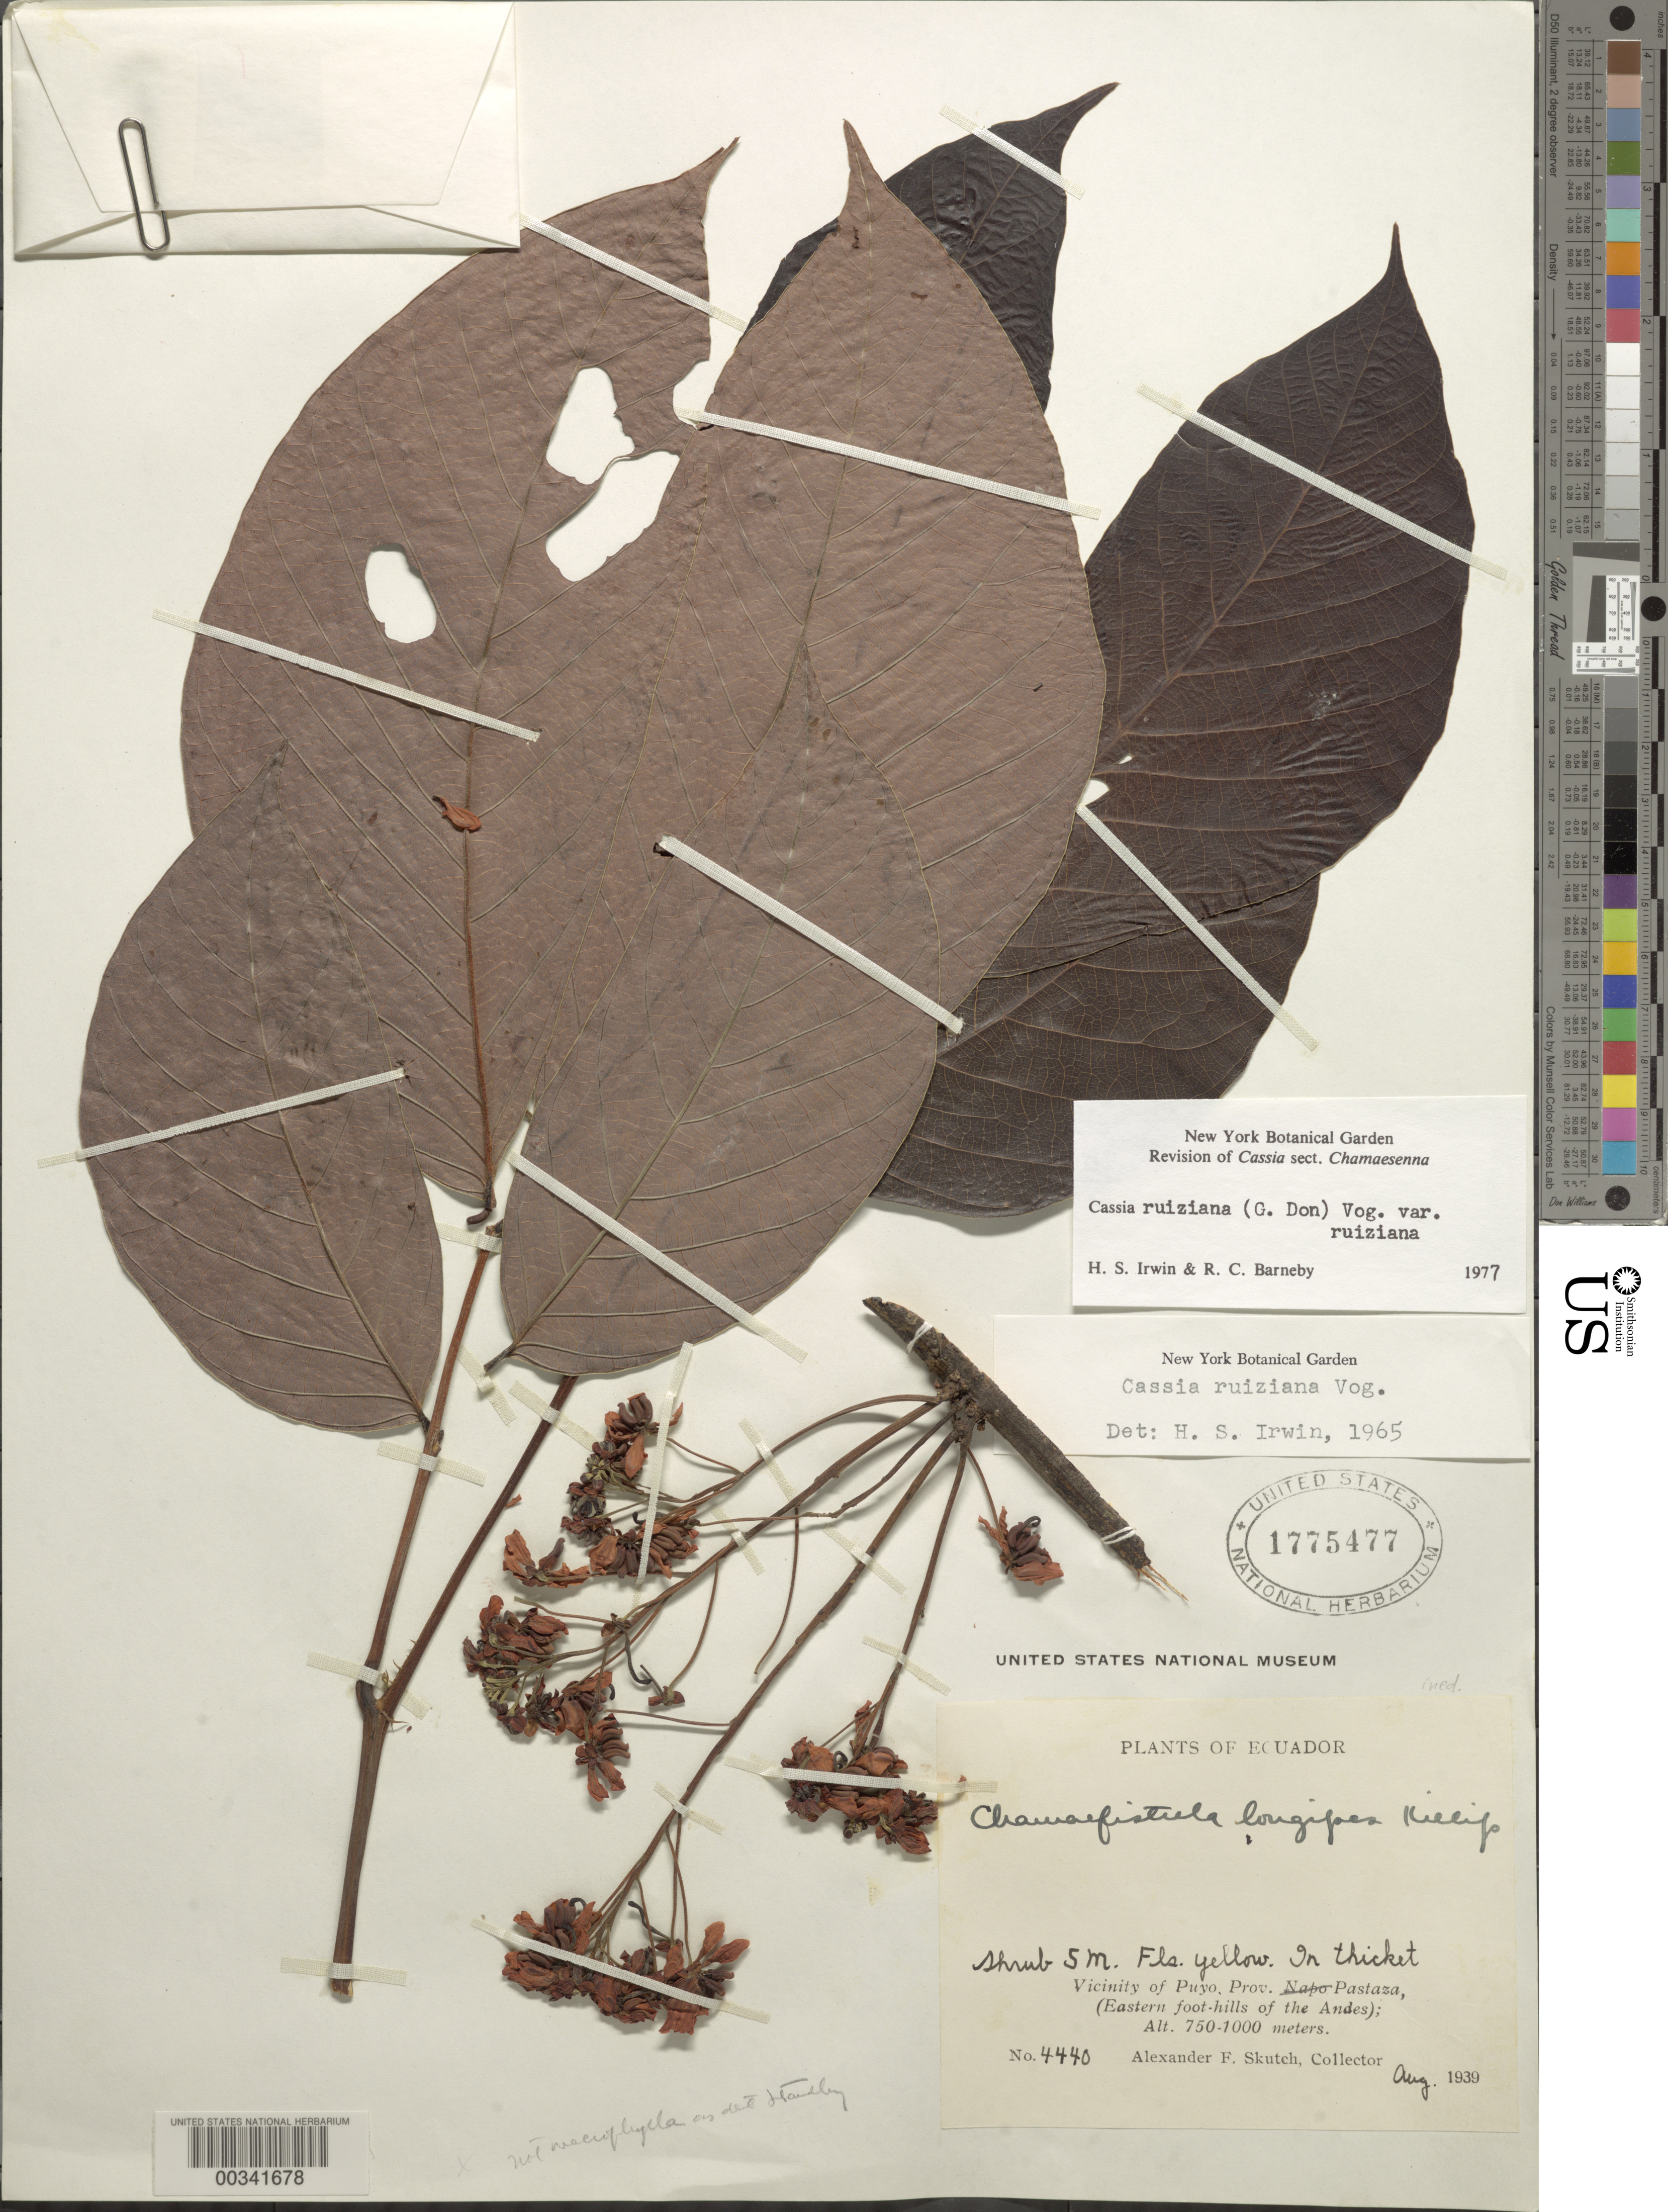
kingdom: Plantae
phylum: Tracheophyta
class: Magnoliopsida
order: Fabales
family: Fabaceae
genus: Senna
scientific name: Senna ruiziana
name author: (G. Don) H.S. Irwin & Barneby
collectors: A. F. Skutch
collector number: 4440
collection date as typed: Aug 1939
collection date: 1939-08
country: Ecuador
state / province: Pastaza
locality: Vicinity of Puyo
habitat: In thicket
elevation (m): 750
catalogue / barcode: US 1775477